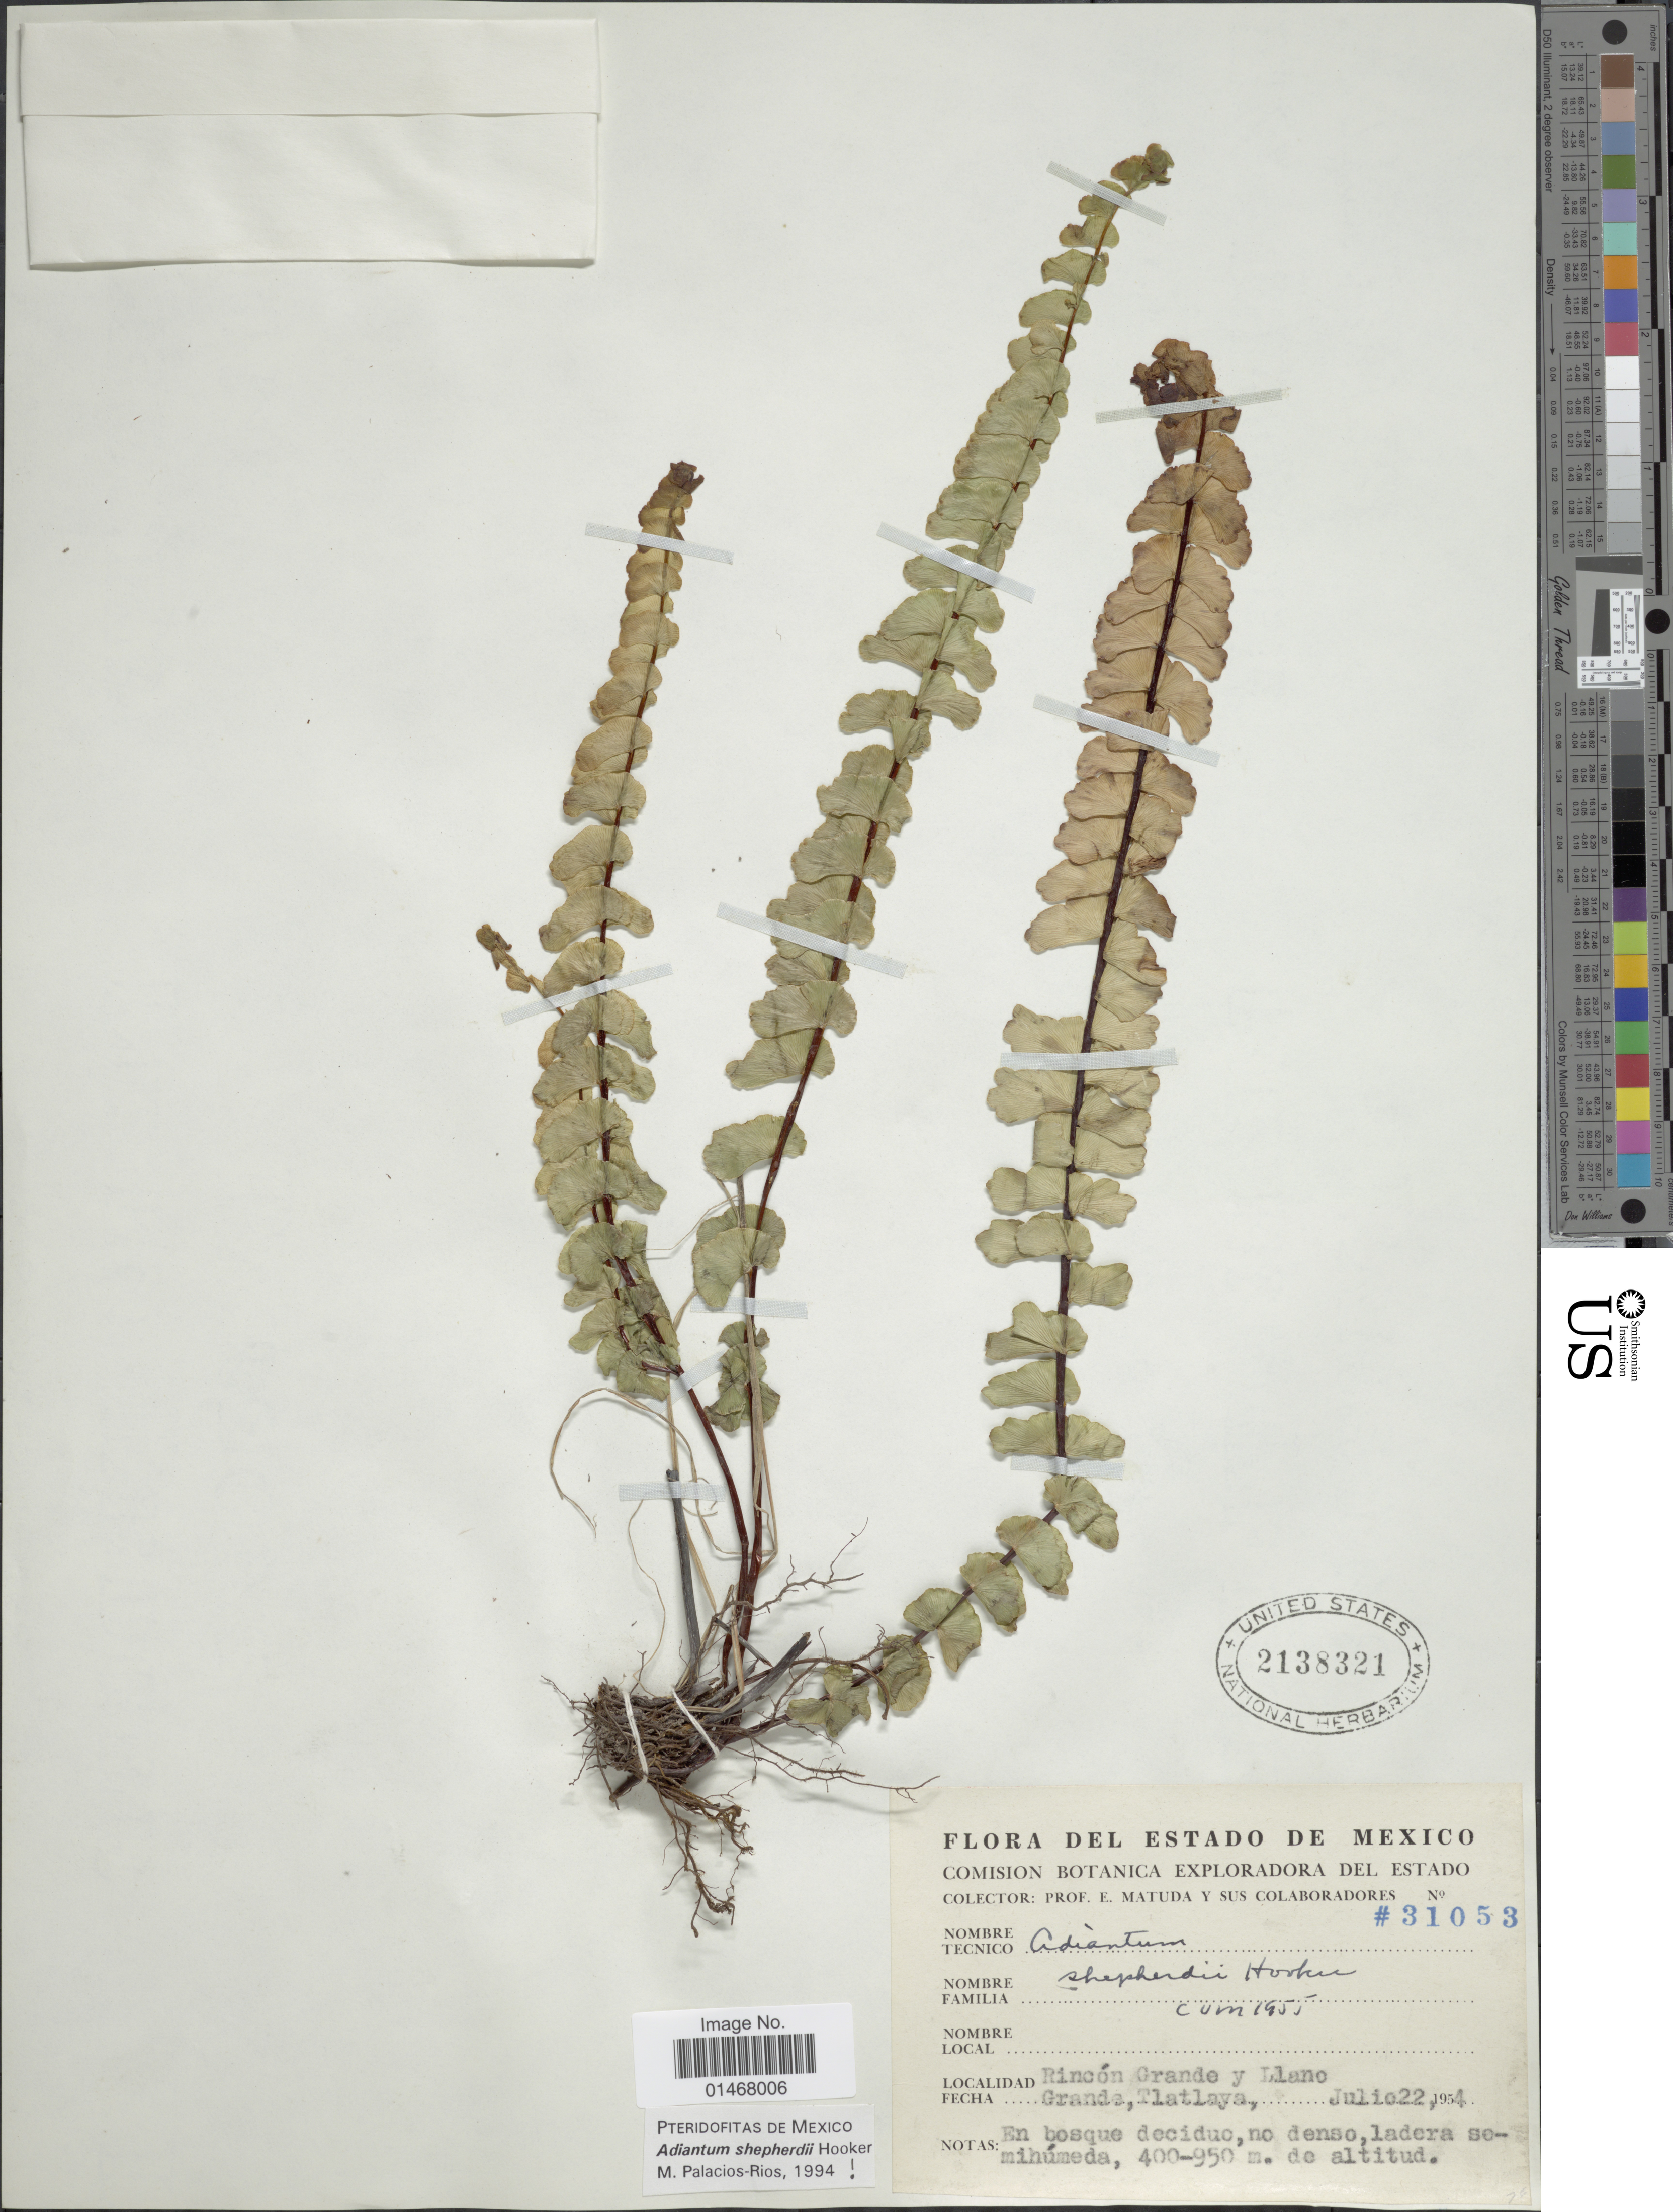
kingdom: Plantae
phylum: Tracheophyta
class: Polypodiopsida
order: Polypodiales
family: Pteridaceae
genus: Adiantum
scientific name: Adiantum shepherdii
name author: Hook.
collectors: E. Matuda & et al.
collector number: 31053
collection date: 1954-07-22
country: Mexico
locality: Rincón Grande y Llano Granda, Tlataya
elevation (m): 400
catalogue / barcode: US 2138321